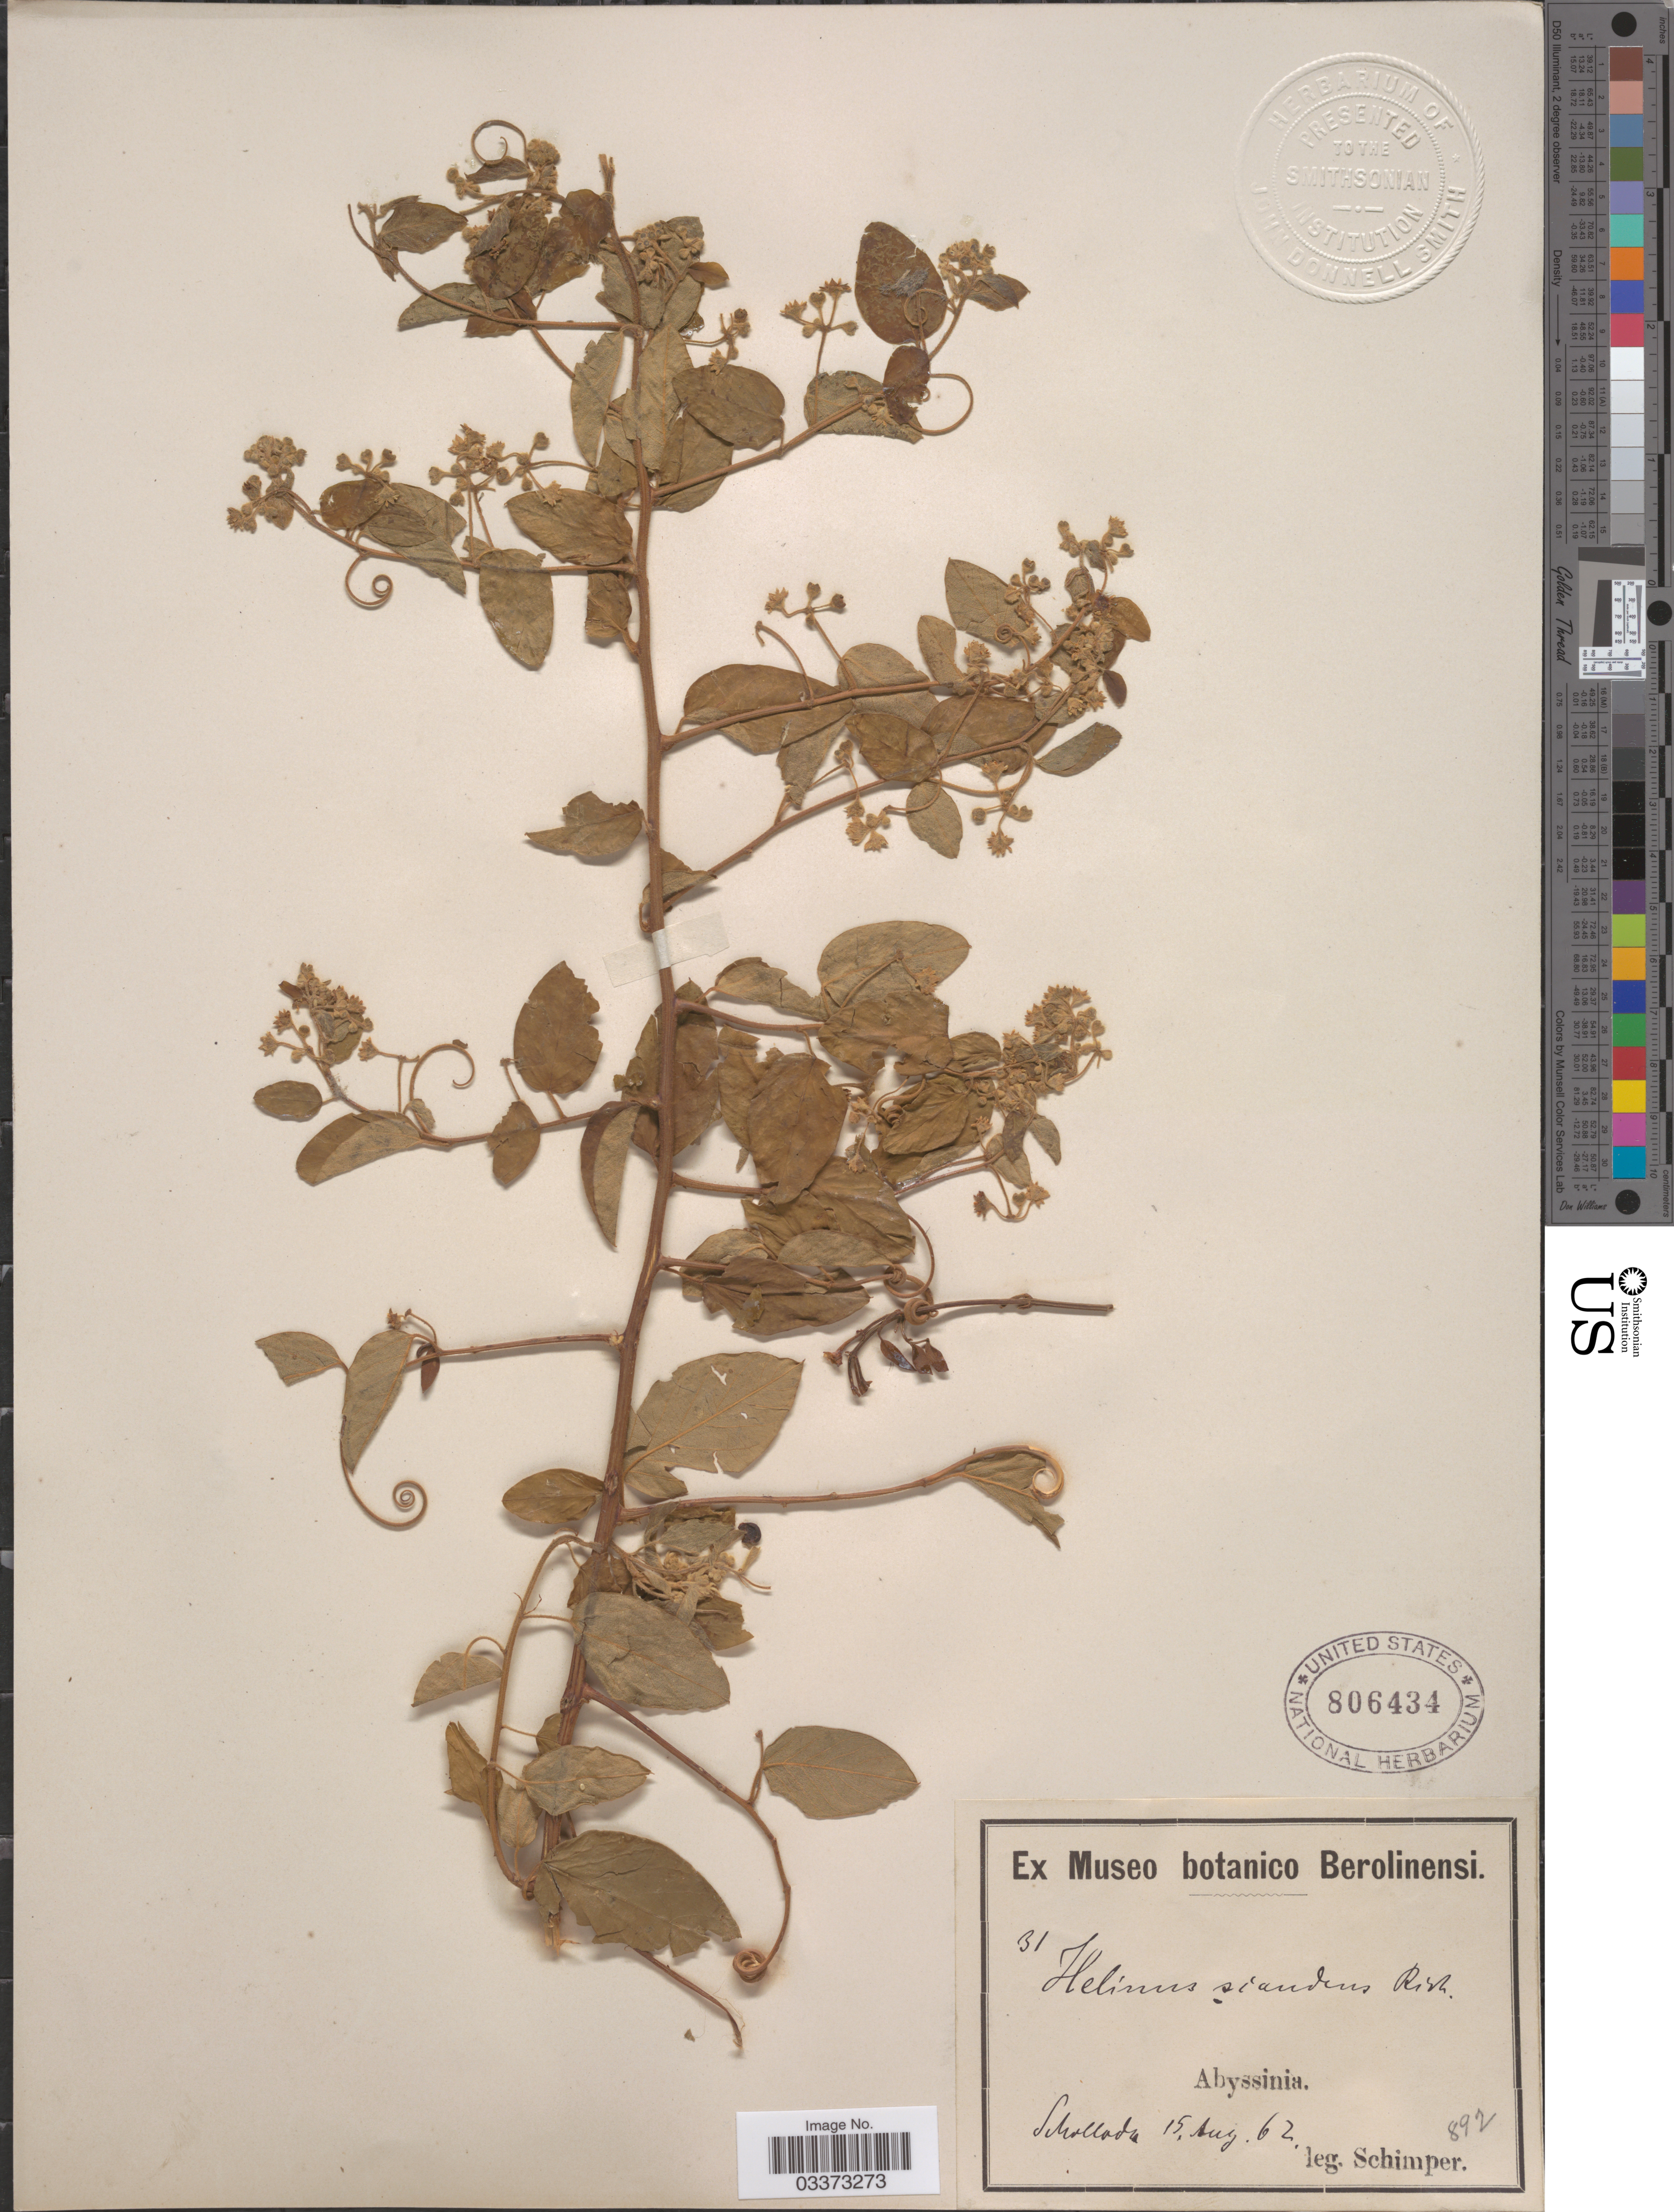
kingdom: Plantae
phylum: Tracheophyta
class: Magnoliopsida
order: Rosales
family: Rhamnaceae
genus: Helinus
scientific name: Helinus scandens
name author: (Eckl. & Zeyh.) A. Rich.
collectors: -. Schimper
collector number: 31/892?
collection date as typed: Transcribed d/m/y: 15/8/62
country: Ethiopia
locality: Abyssinia. Schollada.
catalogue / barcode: US 806434